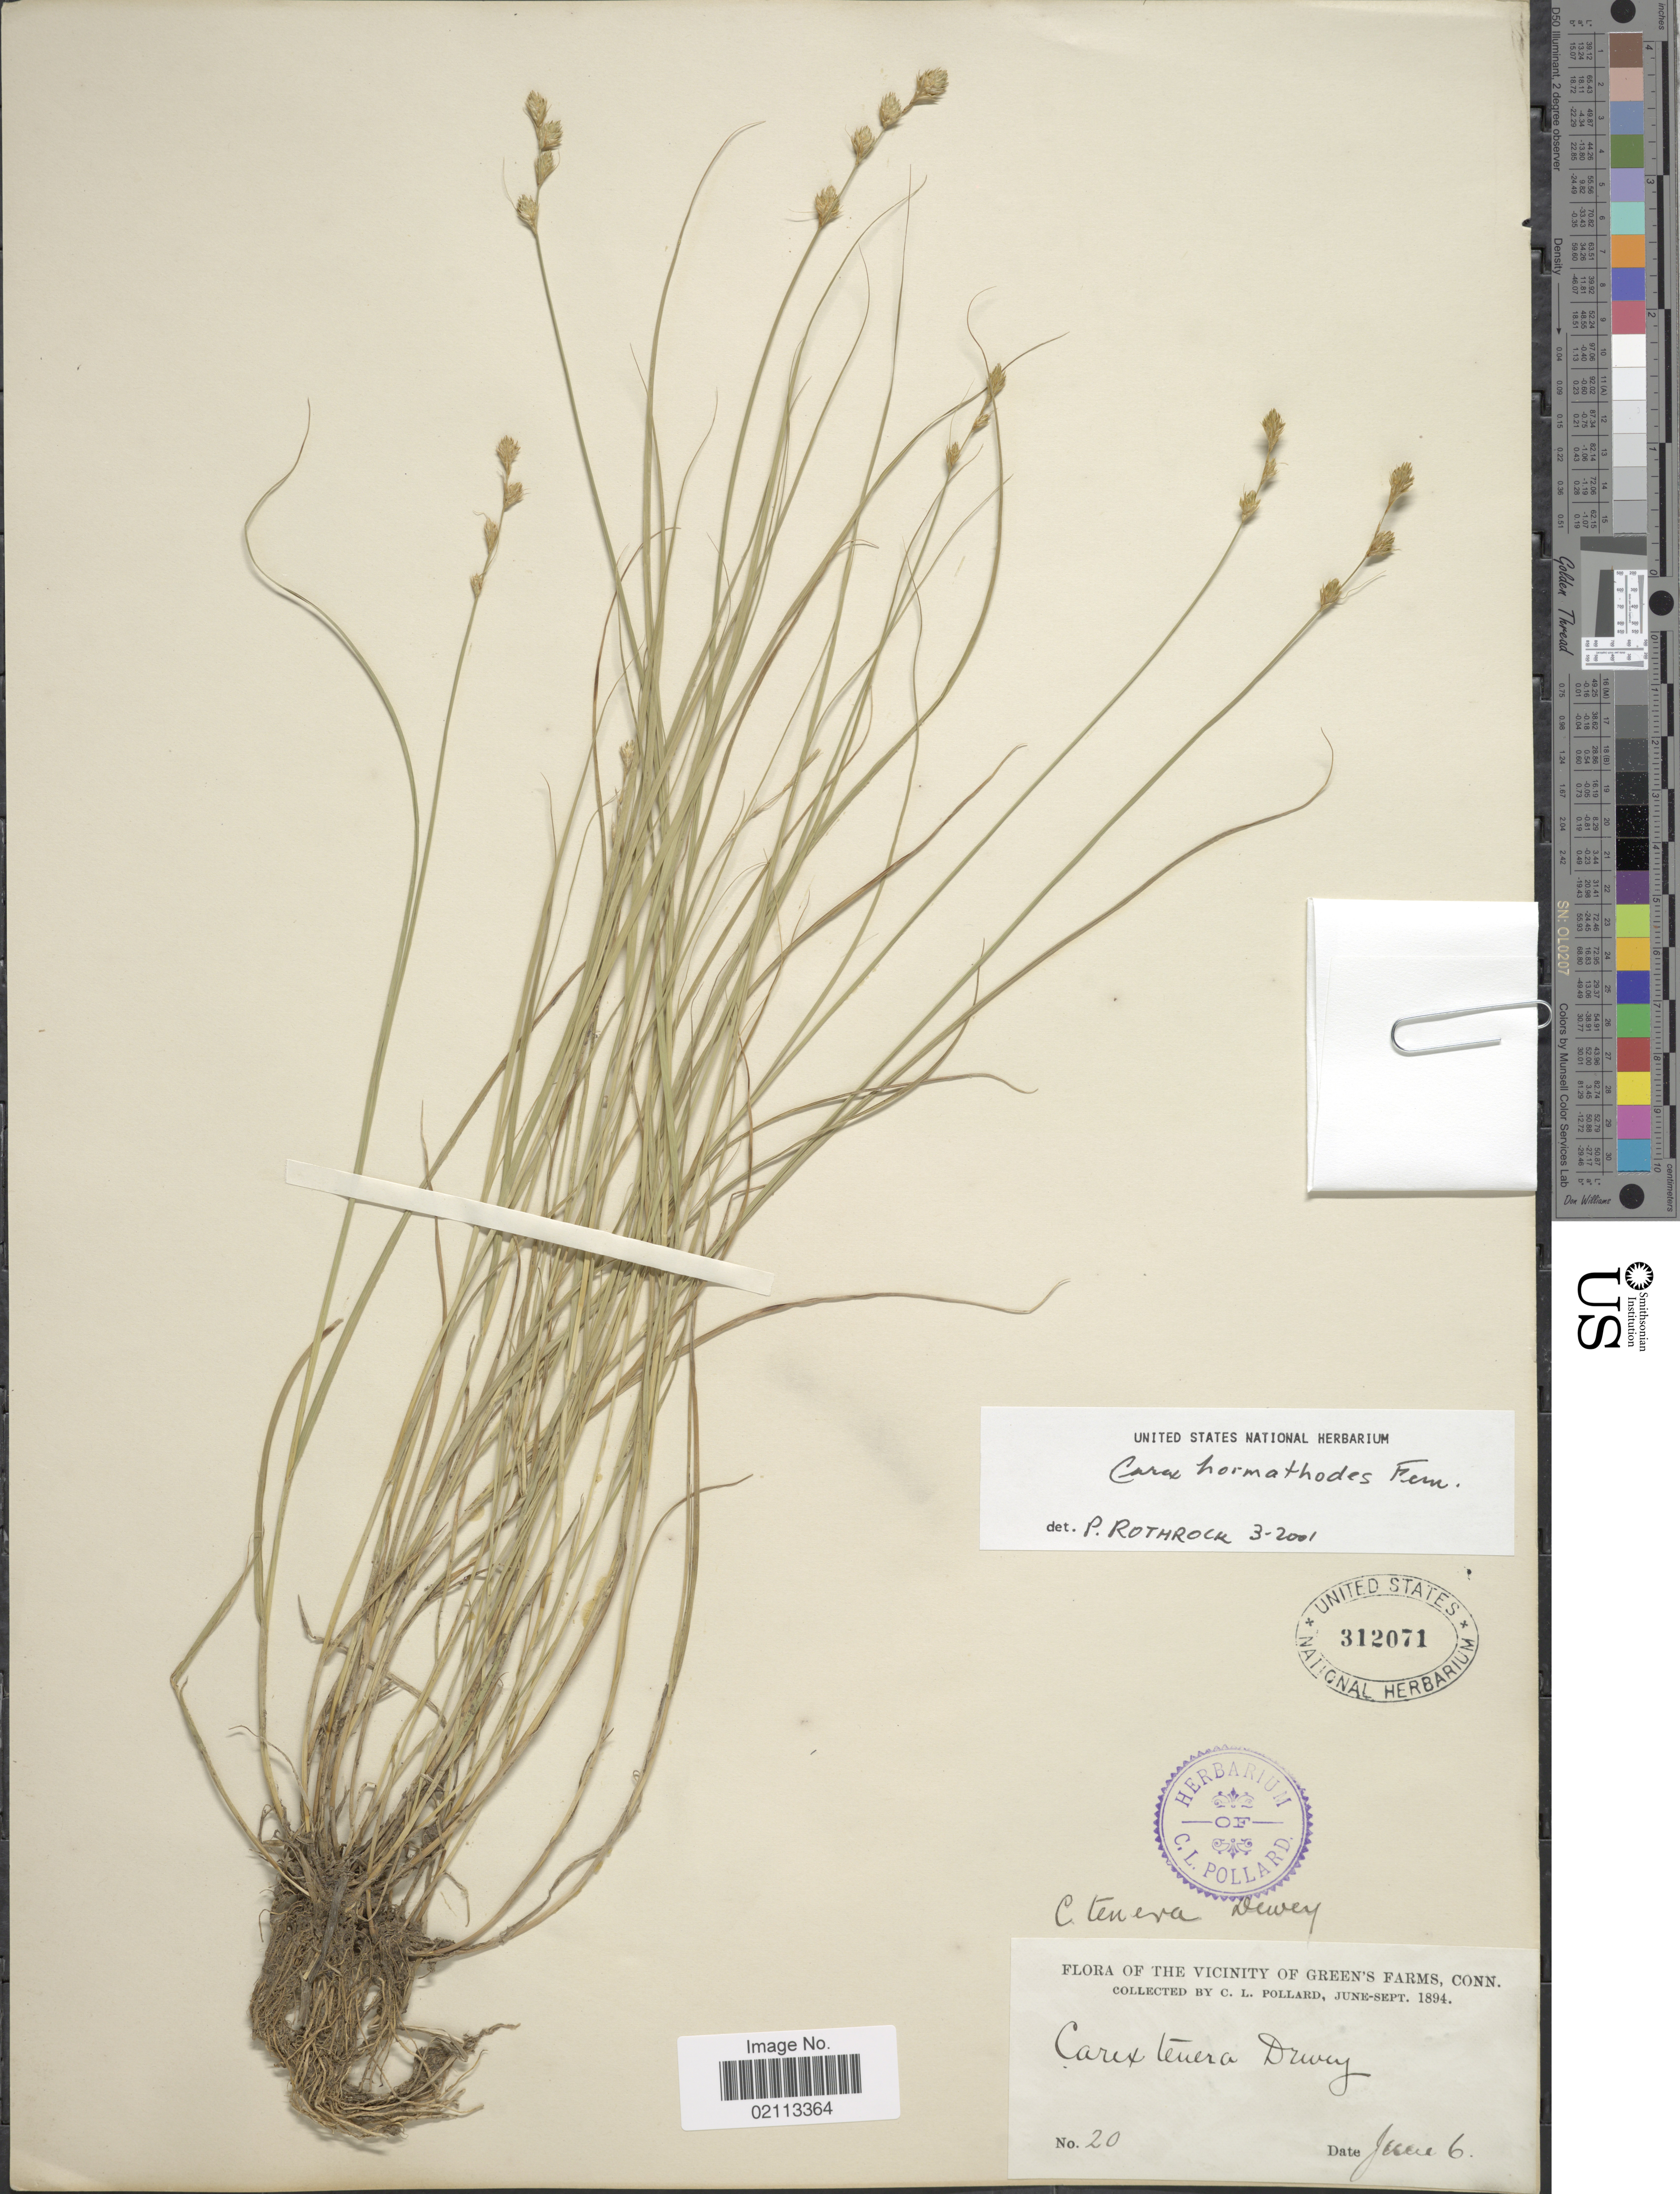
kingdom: Plantae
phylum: Tracheophyta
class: Liliopsida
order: Poales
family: Cyperaceae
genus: Carex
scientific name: Carex hormathodes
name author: Fernald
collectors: C. L. Pollard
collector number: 20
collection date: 1894-06-06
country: United States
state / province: Connecticut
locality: The Vicinity of Green's Farms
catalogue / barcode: US 312071